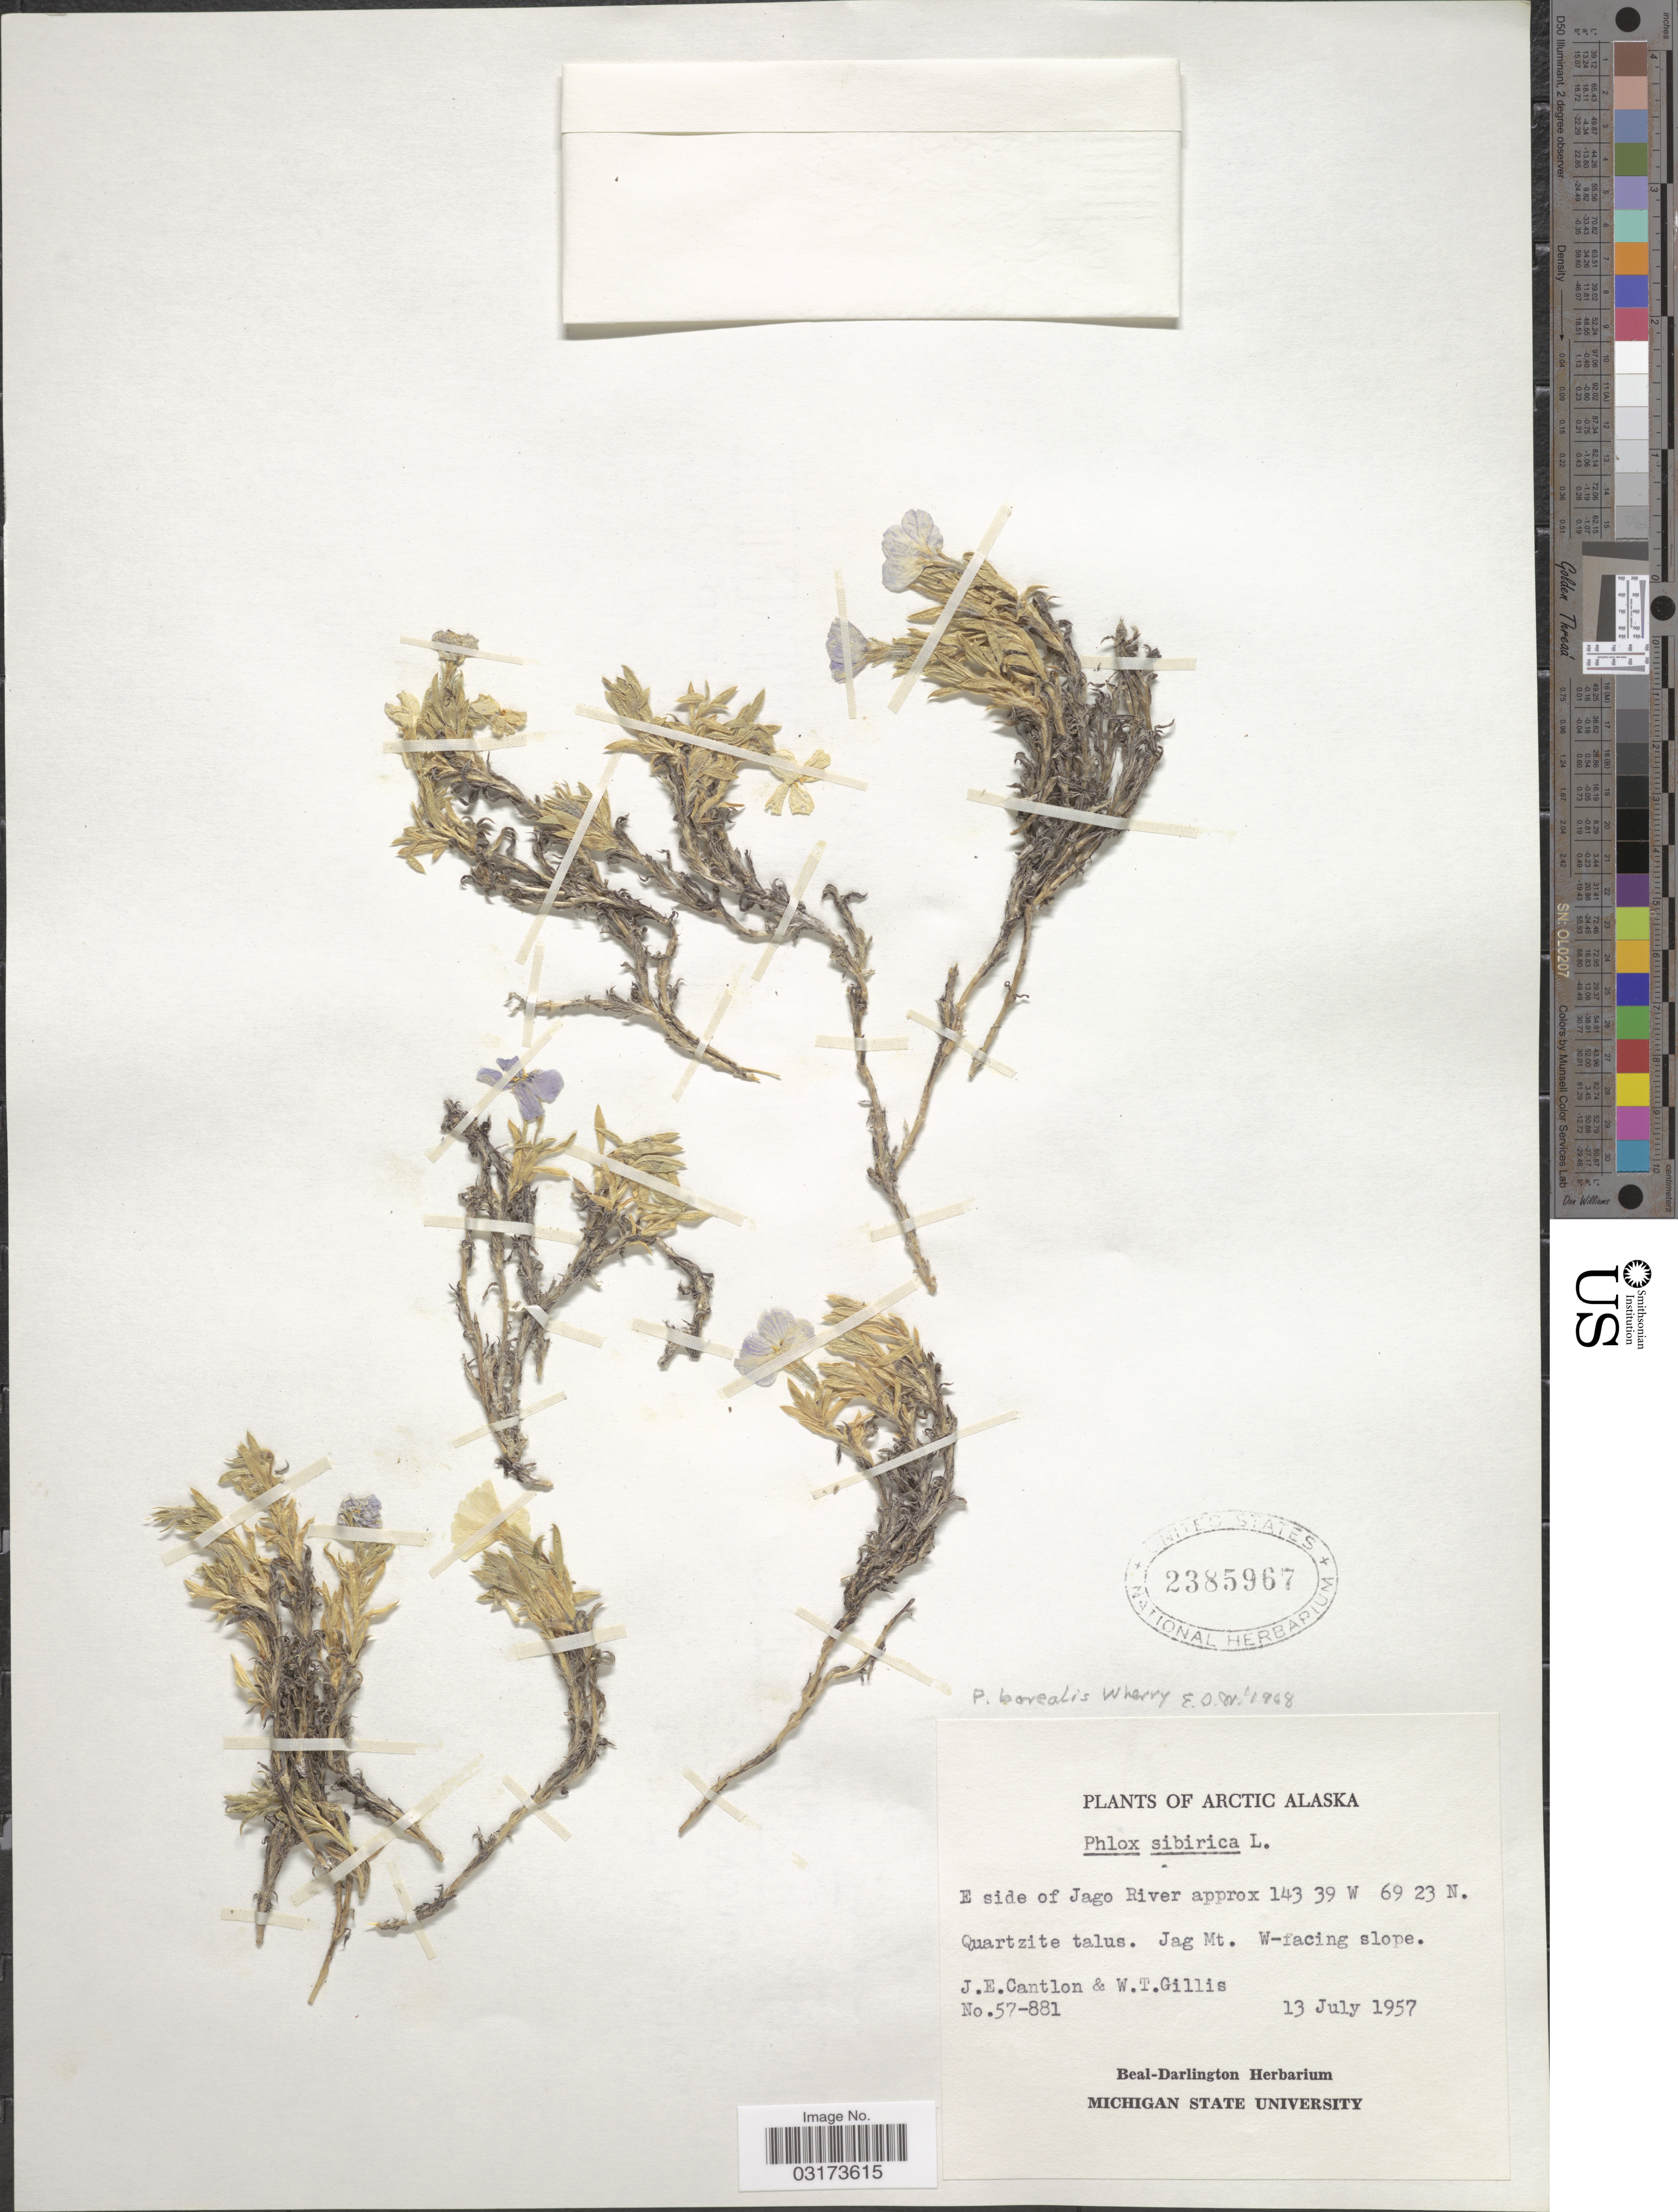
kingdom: Plantae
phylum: Tracheophyta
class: Magnoliopsida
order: Ericales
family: Polemoniaceae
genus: Phlox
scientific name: Phlox alaskensis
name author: Jordal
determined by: Mayfield, M. H.; Ferguson, C. J.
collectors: J. Cantlon & W. T. Gillis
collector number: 57-881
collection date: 1957-07-13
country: United States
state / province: Alaska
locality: Arctic Alaska. E side of Jago River. Jaq Mt. W-facing slope.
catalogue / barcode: US 2385967